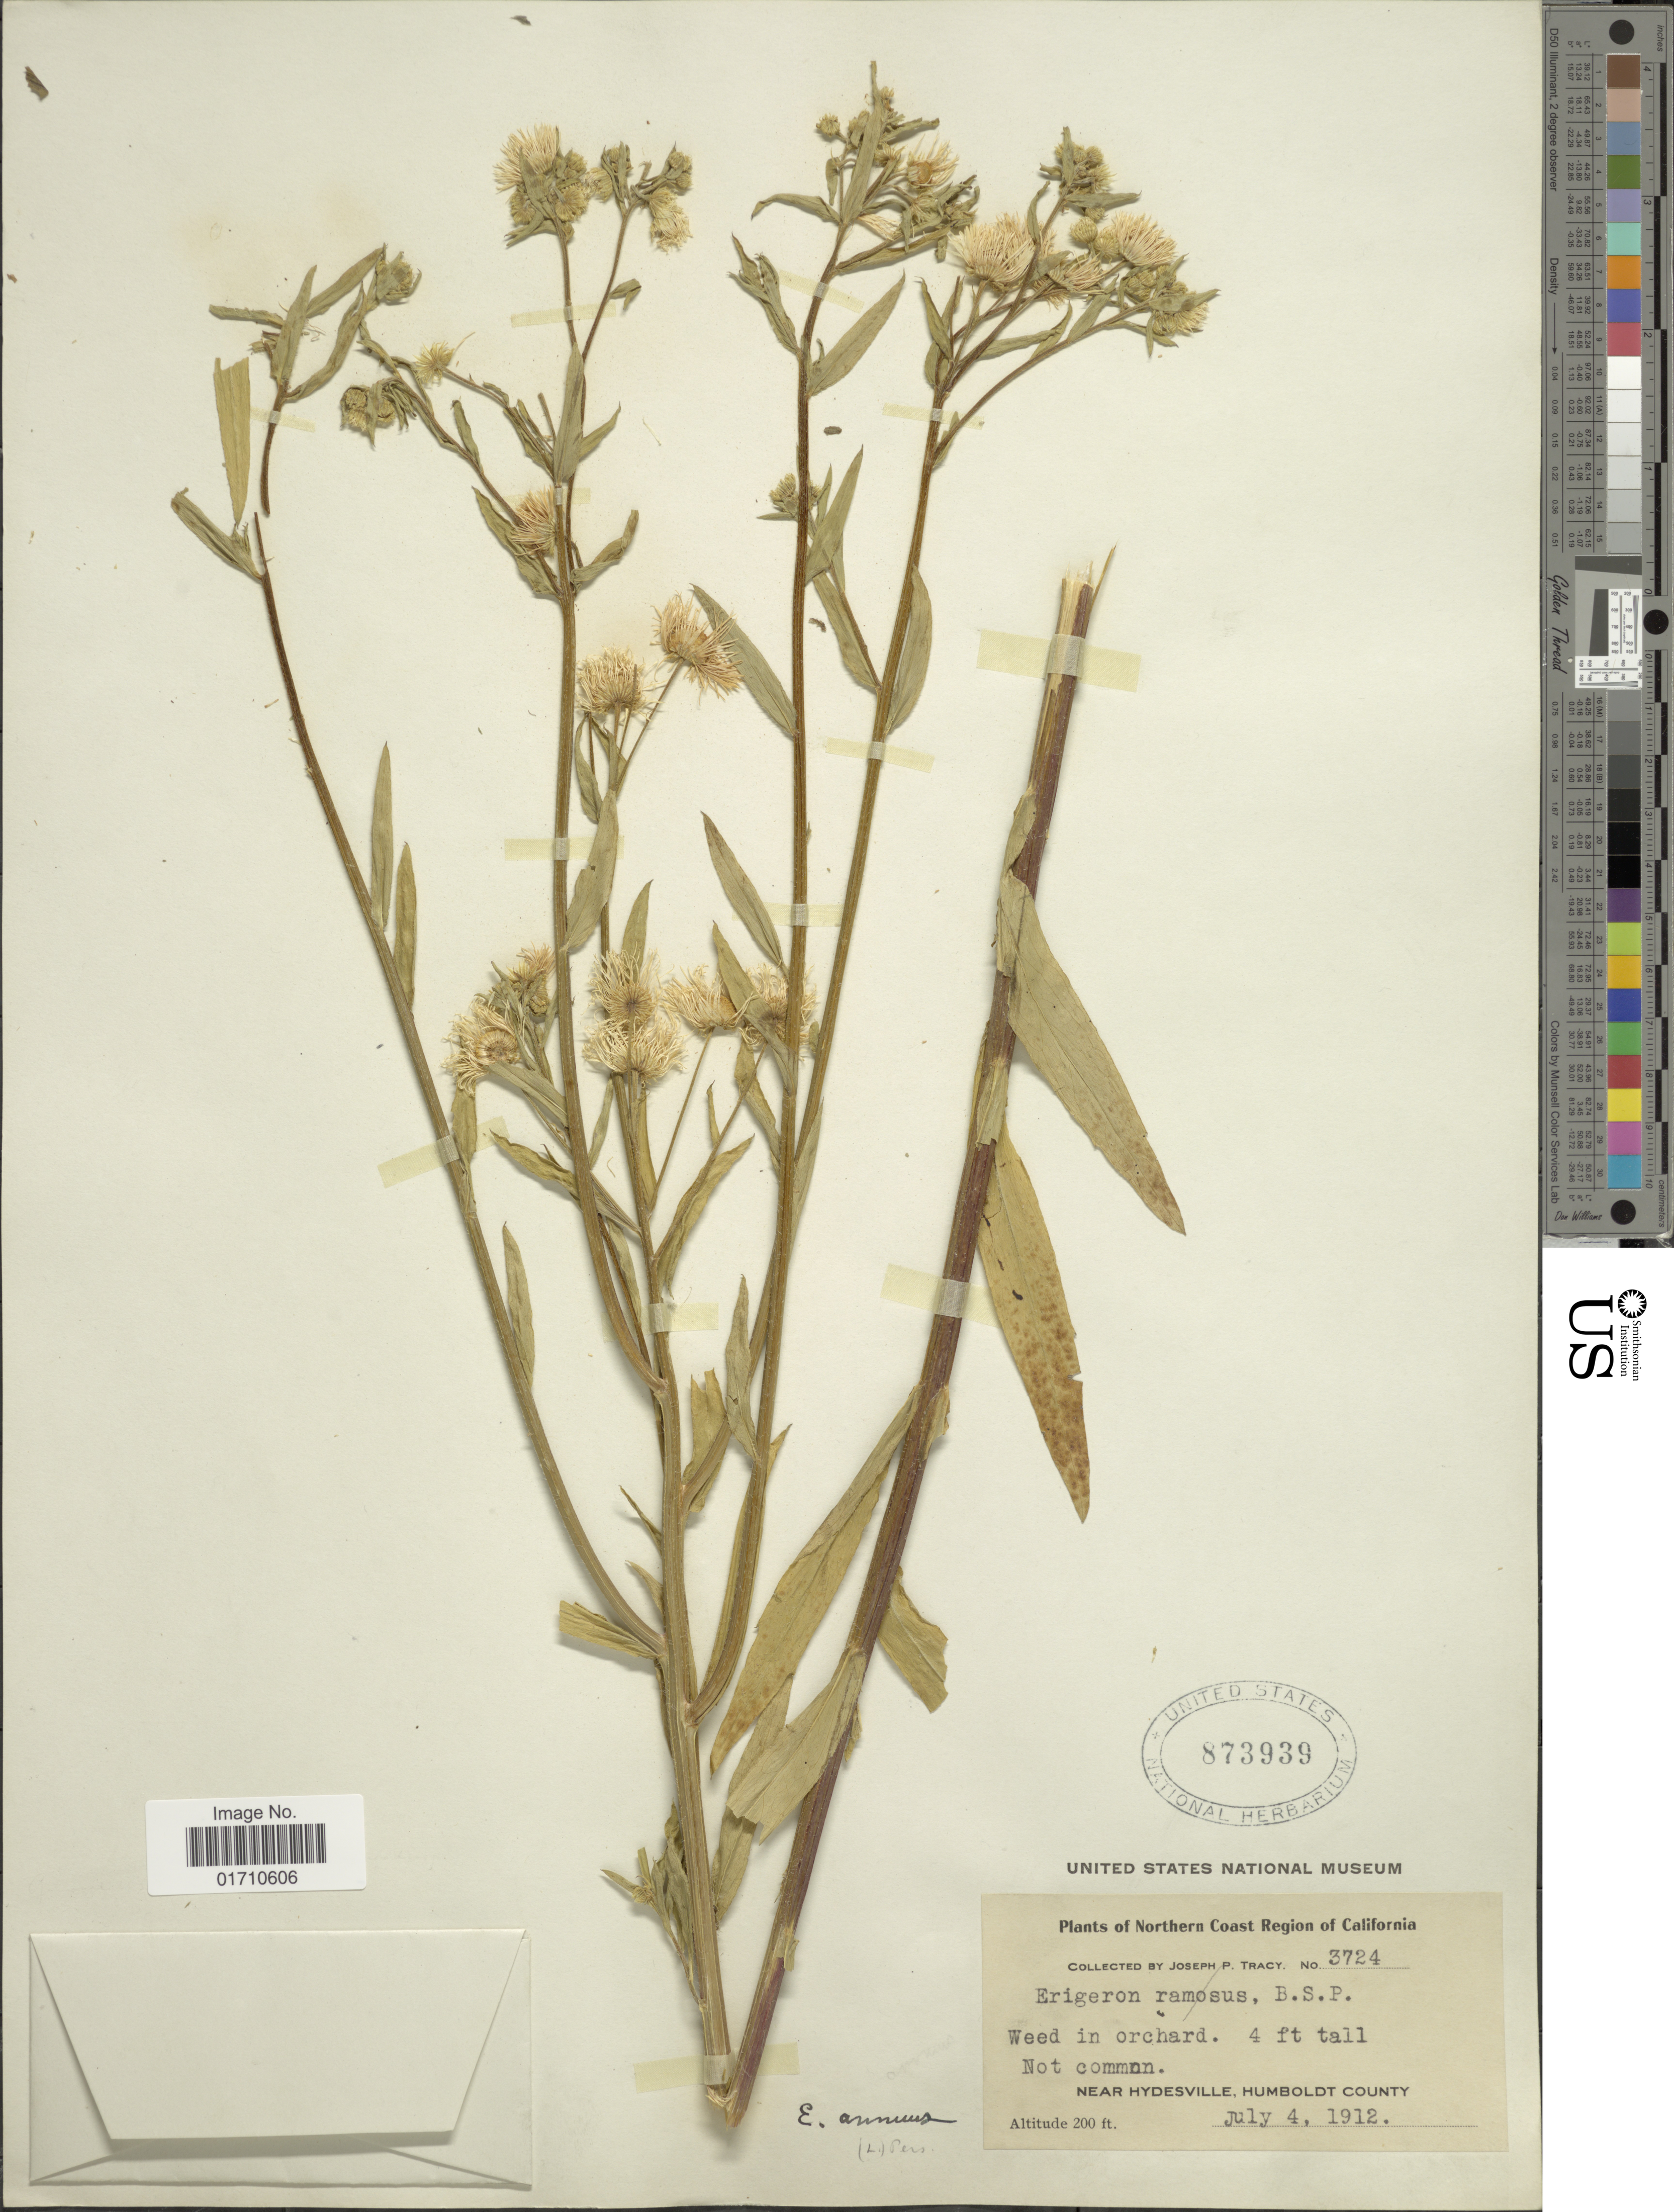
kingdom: Plantae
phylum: Tracheophyta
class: Magnoliopsida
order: Asterales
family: Asteraceae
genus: Erigeron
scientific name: Erigeron annuus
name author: (L.) Pers.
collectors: J. Tracy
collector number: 3724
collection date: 1912-07-04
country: United States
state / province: California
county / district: Humboldt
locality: Northern Coast Region of California, Weed in orchard. Near Hydesville, Humboldt County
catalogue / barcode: US 873939